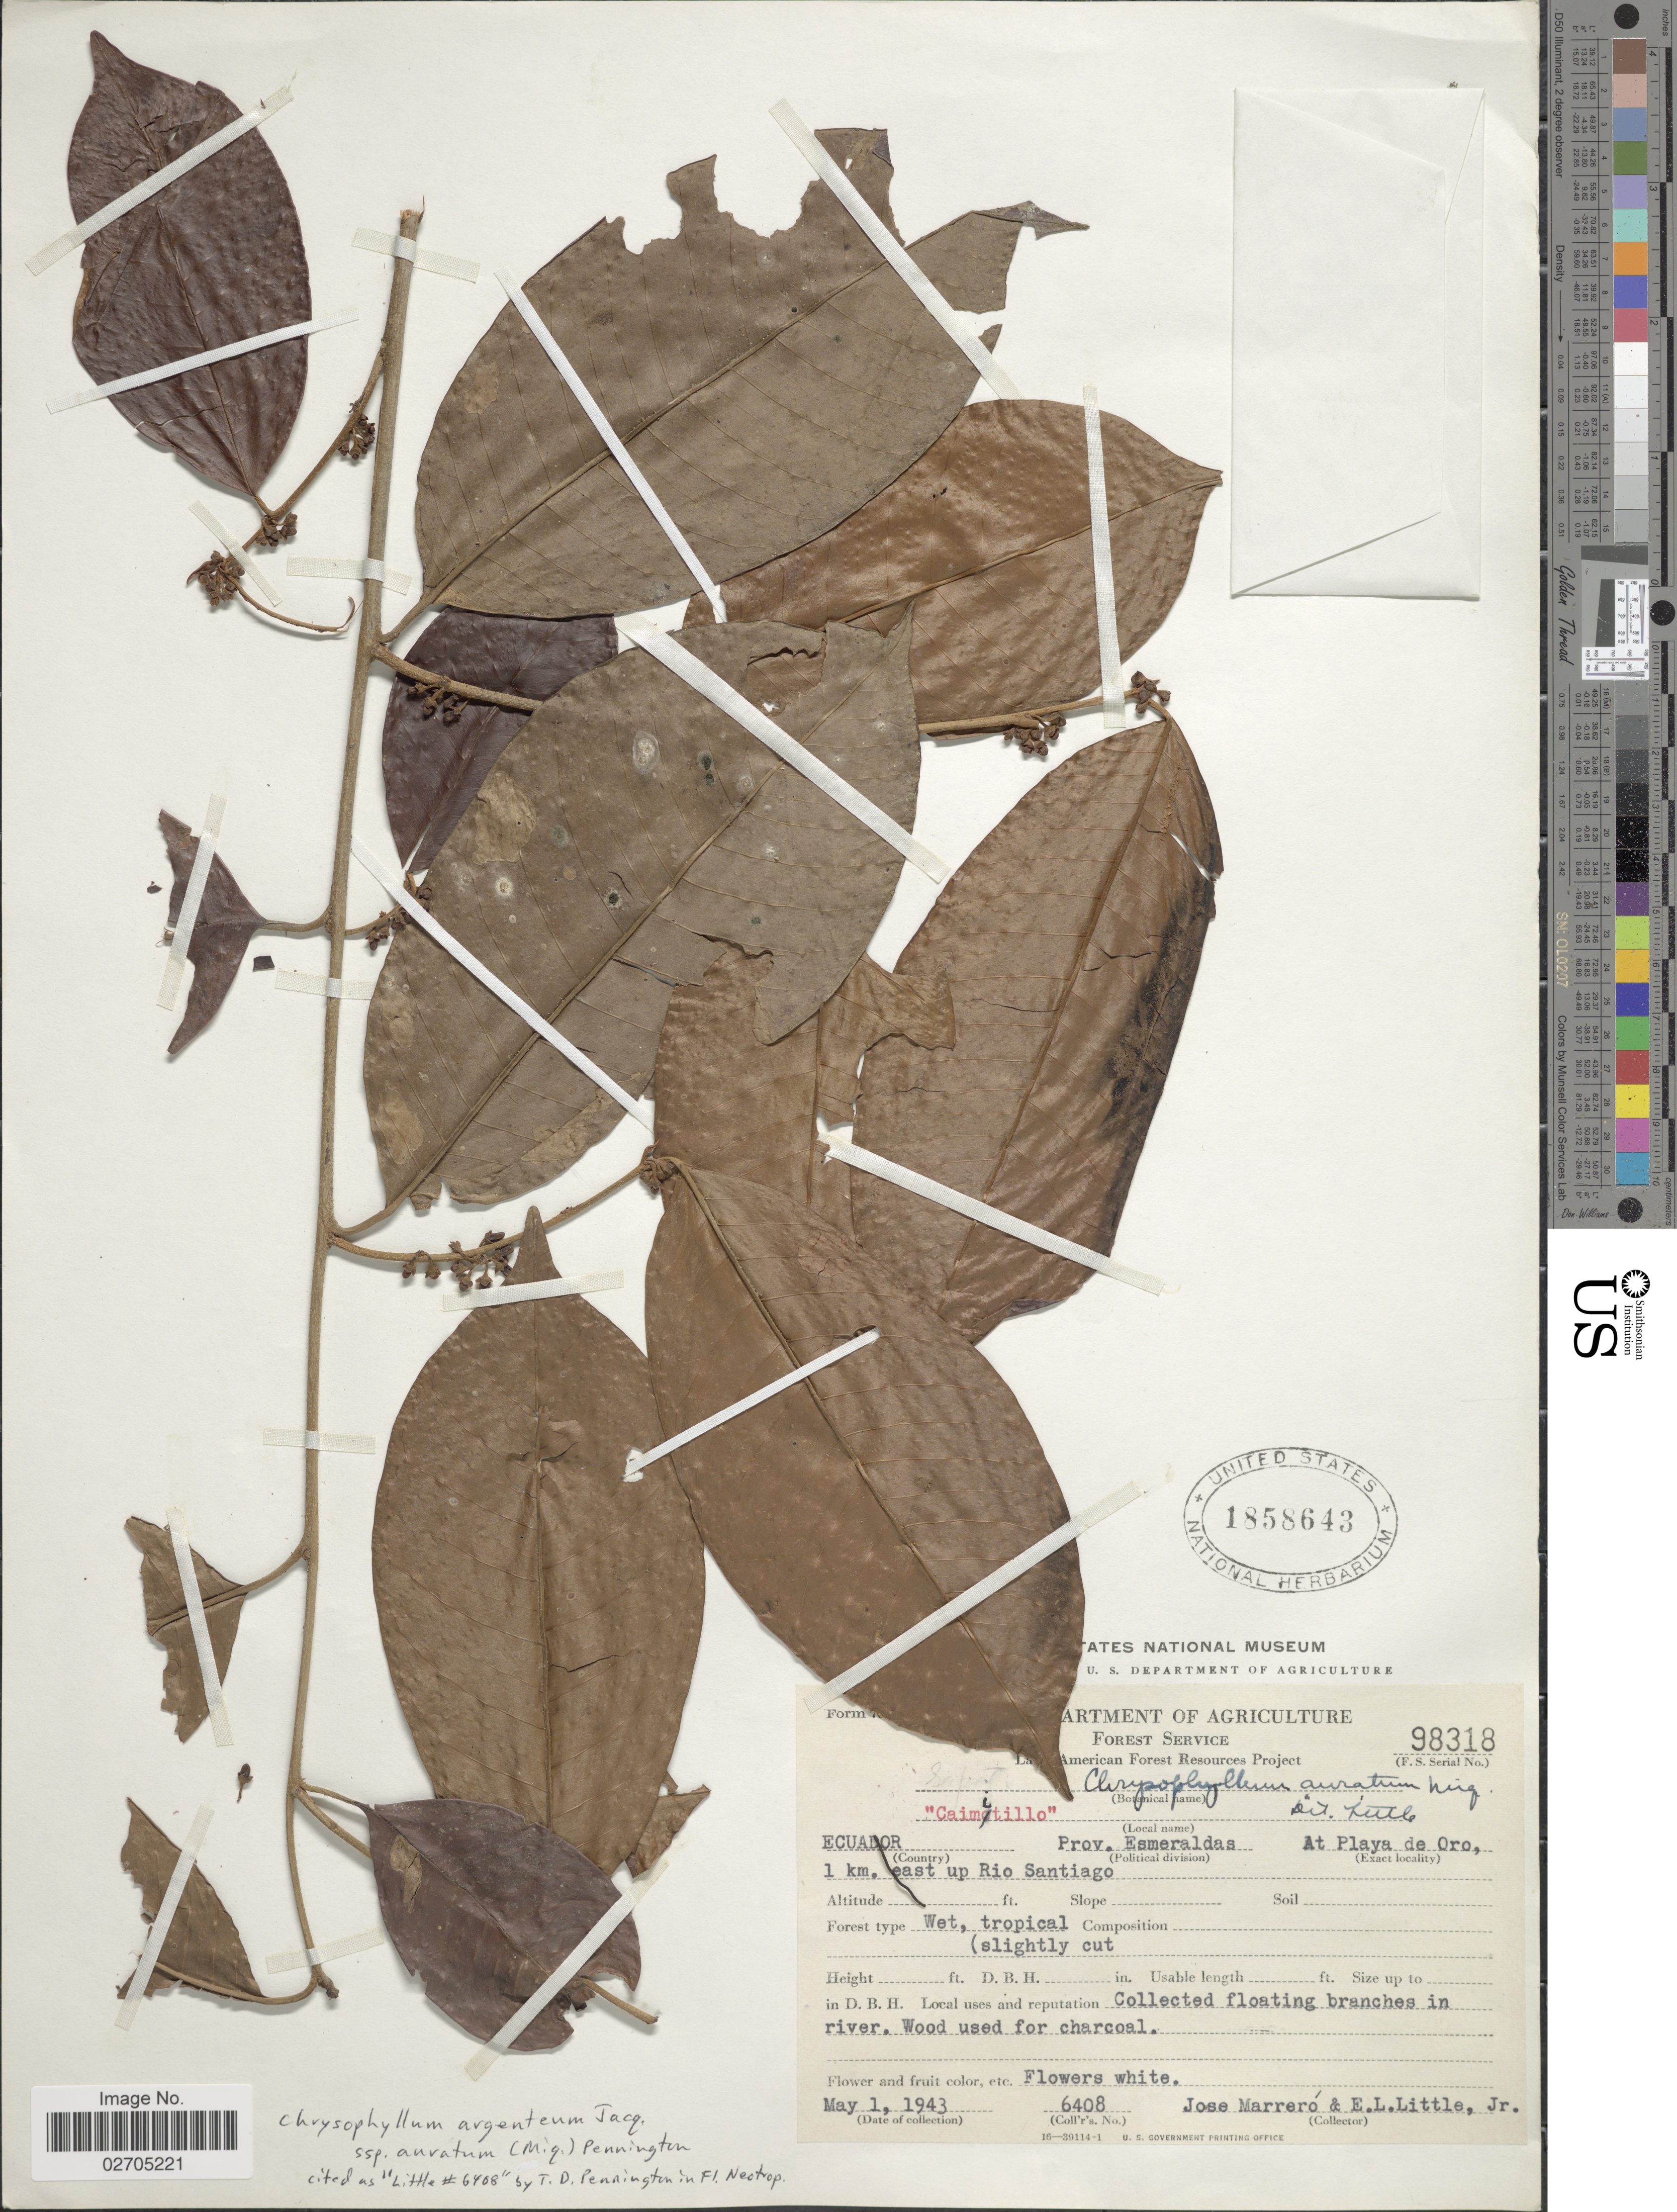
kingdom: Plantae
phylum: Tracheophyta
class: Magnoliopsida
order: Ericales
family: Sapotaceae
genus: Chrysophyllum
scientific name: Chrysophyllum argenteum subsp. auratum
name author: (Miq.) T.D. Penn.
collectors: J. Marrero & E. L. Little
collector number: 6408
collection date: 1943-05-01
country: Ecuador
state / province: Esmeraldas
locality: At Playa de Oro, 1 km. east up Rio Santiago.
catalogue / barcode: US 1858643